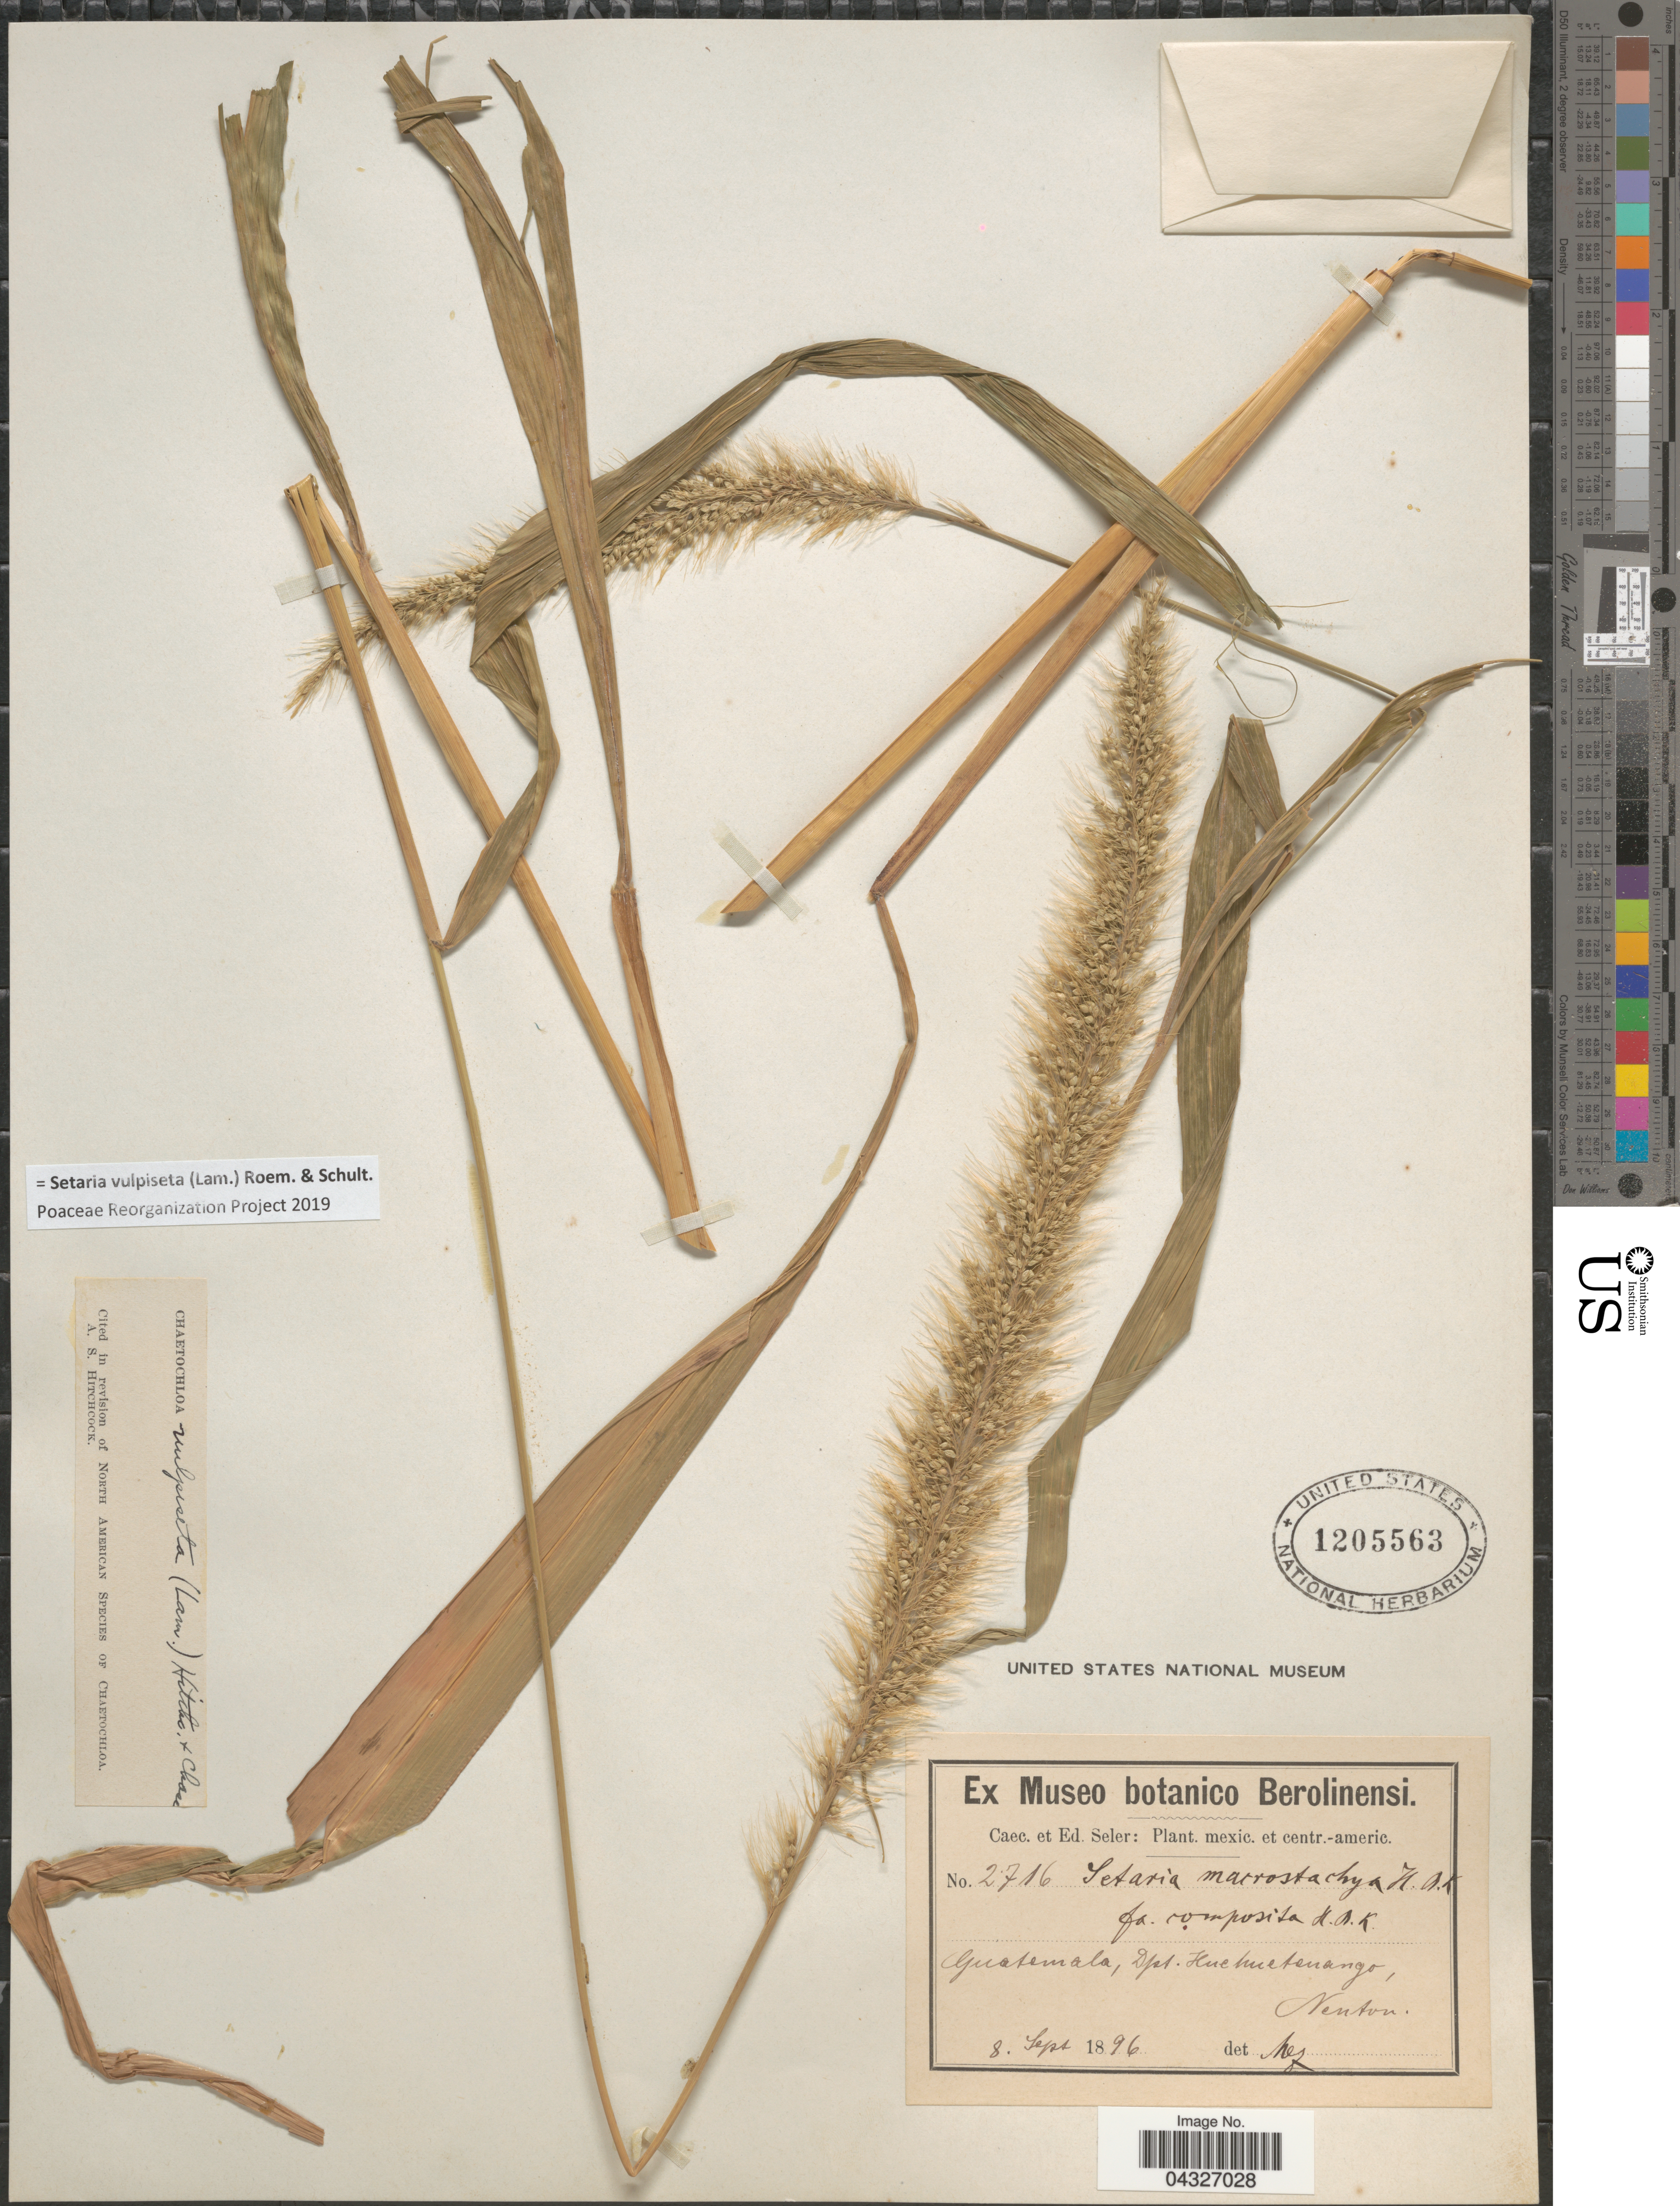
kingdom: Plantae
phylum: Tracheophyta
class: Liliopsida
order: Poales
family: Poaceae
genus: Setaria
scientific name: Setaria vulpiseta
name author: (Lam.) Roem. & Schult.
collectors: ex Caec. et Ed Seler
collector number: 2716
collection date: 1896-09-08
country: Guatemala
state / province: Huehuetenango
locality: Dpt. Huehuetenango, Nenton.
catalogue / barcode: US 1205563